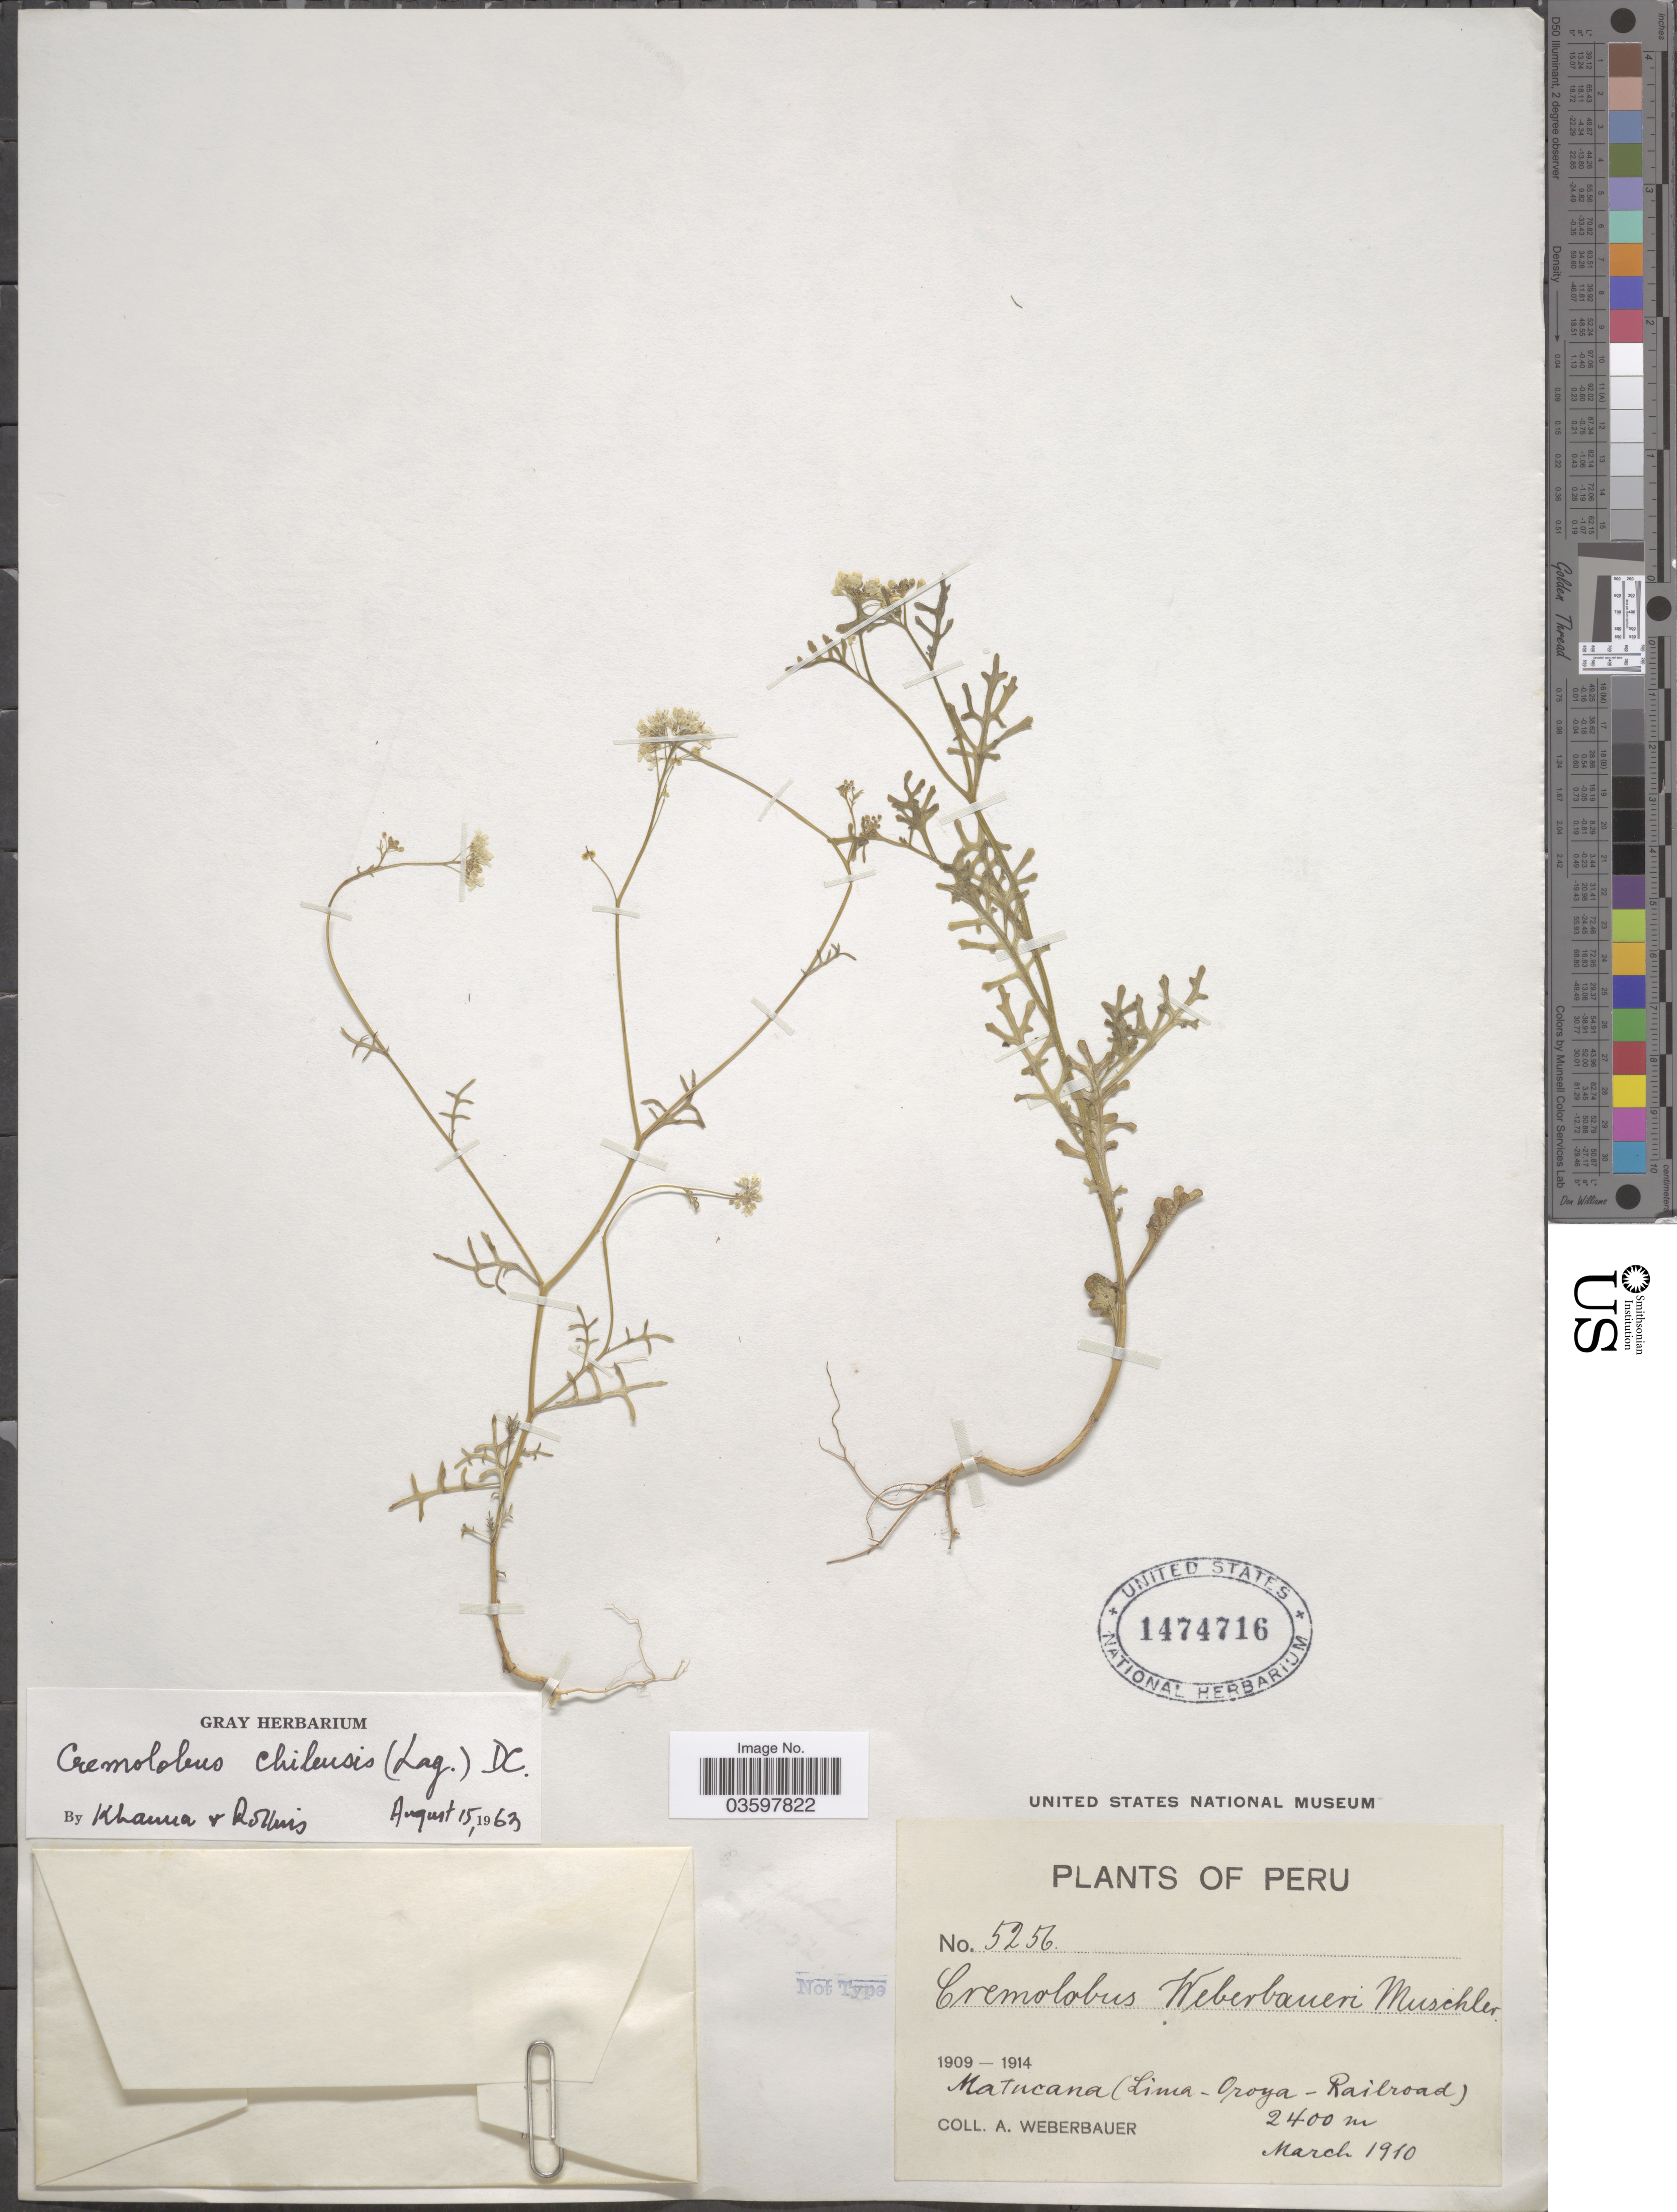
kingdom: Plantae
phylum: Tracheophyta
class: Magnoliopsida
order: Brassicales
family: Brassicaceae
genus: Cremolobus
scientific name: Cremolobus chilensis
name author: (Lag.) DC.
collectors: A. Weberbauer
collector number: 5256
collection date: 1910-03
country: Peru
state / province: Lima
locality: Matucana (Lima-Oroya-Railroad).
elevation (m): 2400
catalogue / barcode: US 1474716